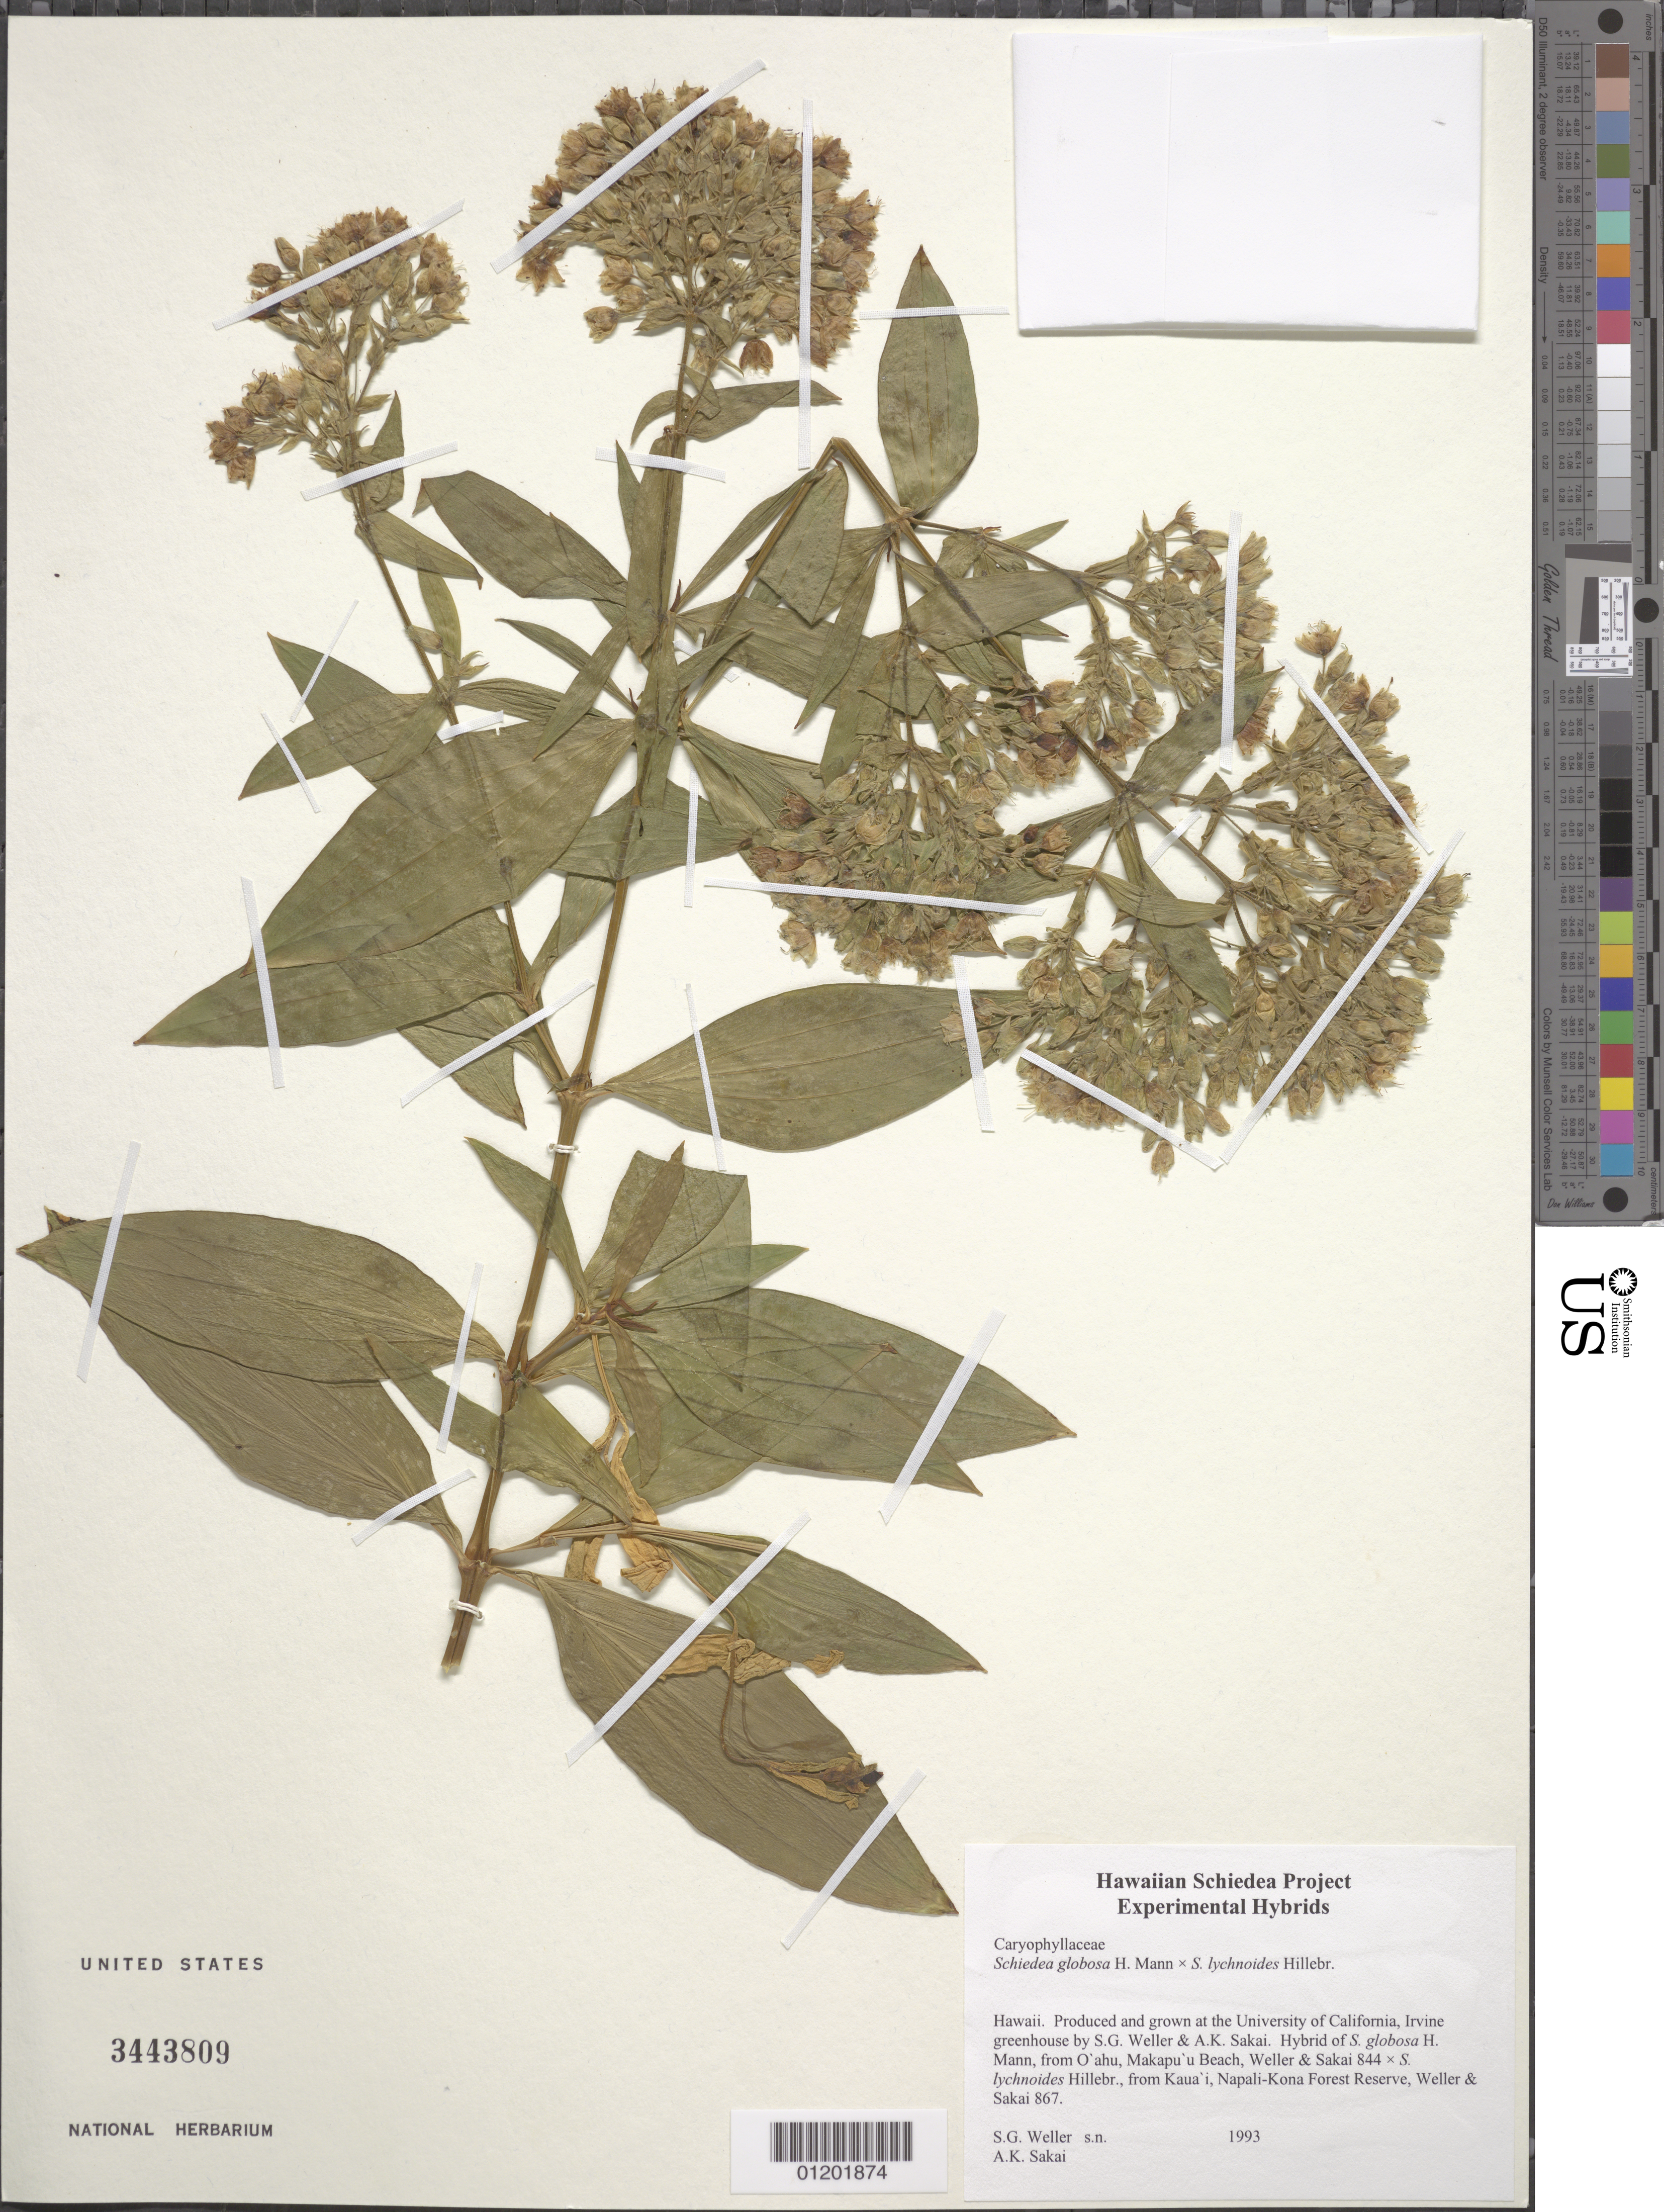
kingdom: Plantae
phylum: Tracheophyta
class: Magnoliopsida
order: Caryophyllales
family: Caryophyllaceae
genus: Schiedea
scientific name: Schiedea globosa x S. lychnoides Hillebr.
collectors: S. G. Weller & A. Sakai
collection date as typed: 1993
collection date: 1993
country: United States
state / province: California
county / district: Orange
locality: University of California, Irvine greenhouse.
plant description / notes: Hybrid of S. globosa H. Mann [from O'ahu, Makapu'u Beach, Weller & Sakai 844] × S. lychnoides Hillebr. [from Kaua'i, Napali-Kona Forest Reserve, Weller & Sakai 867].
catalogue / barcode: US 3443809